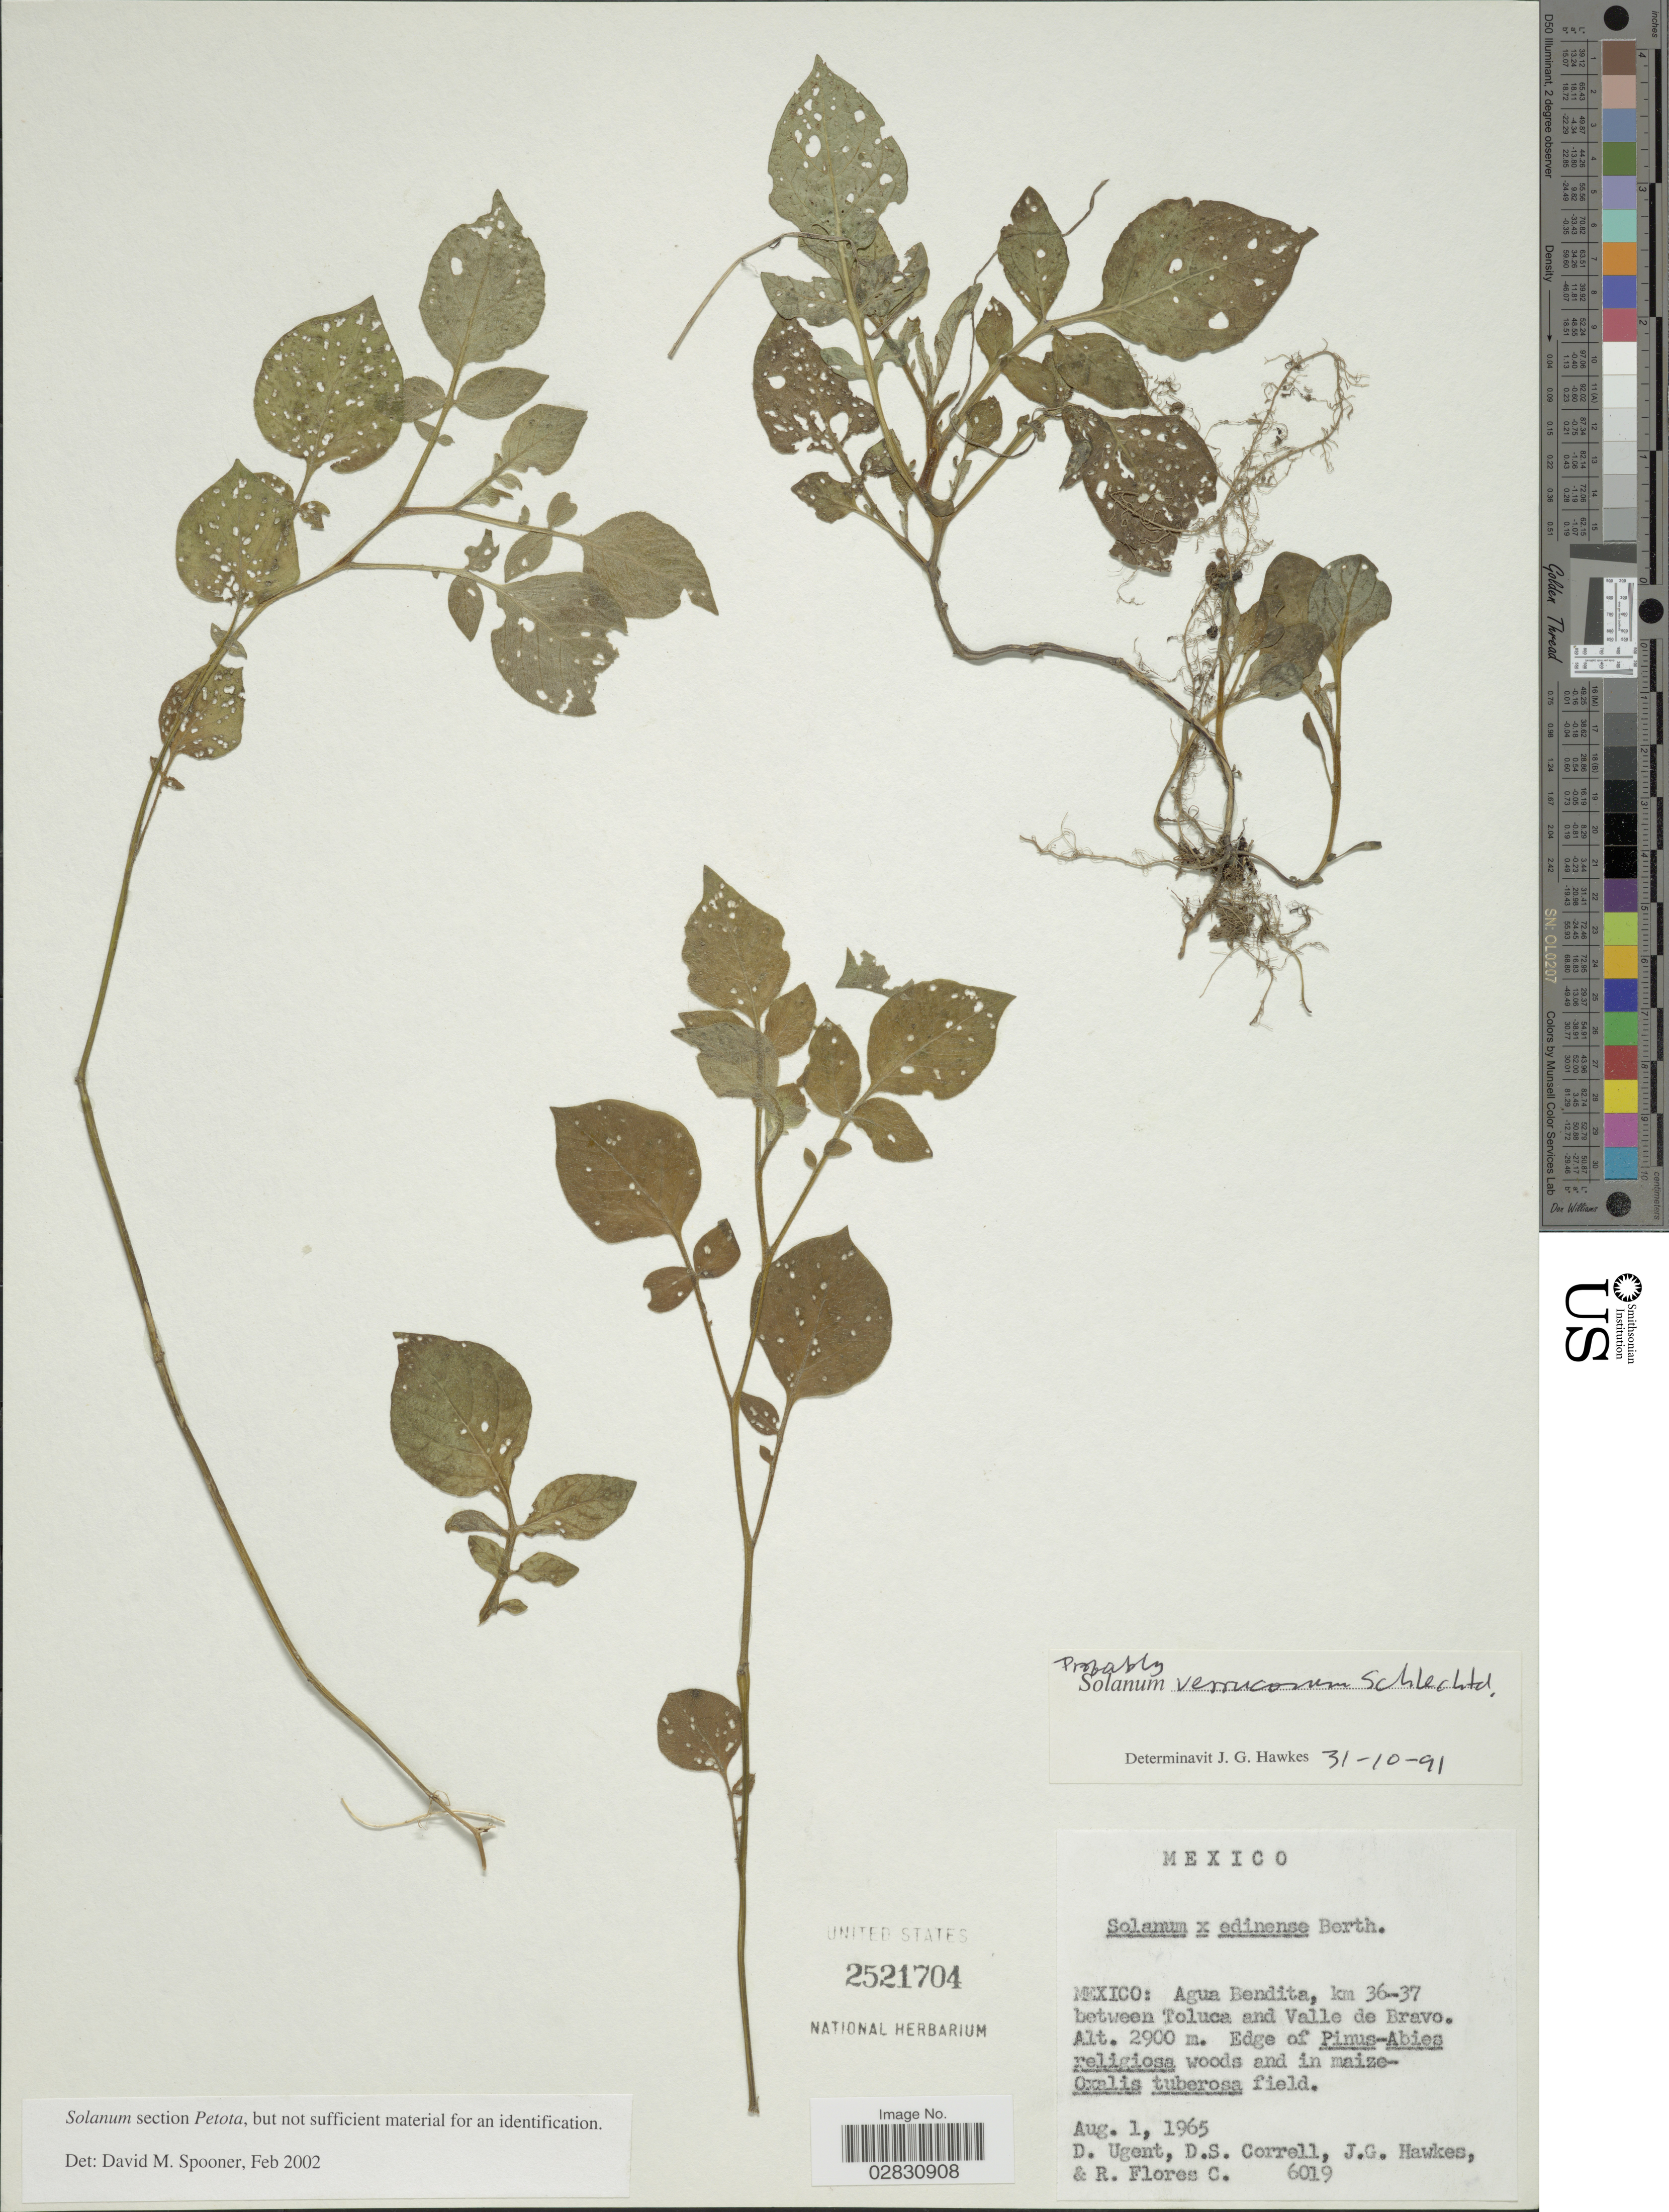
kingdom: Plantae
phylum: Tracheophyta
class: Magnoliopsida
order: Solanales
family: Solanaceae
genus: Solanum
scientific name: Solanum sp.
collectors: D. Ugent, D. S. Correll, J. Hawkes & R. Flores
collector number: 6019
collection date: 1965-08-01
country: Mexico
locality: Agua Bendita, km 36-37 between Toluca and Valle de Bravo.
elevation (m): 2900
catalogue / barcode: US 2521704